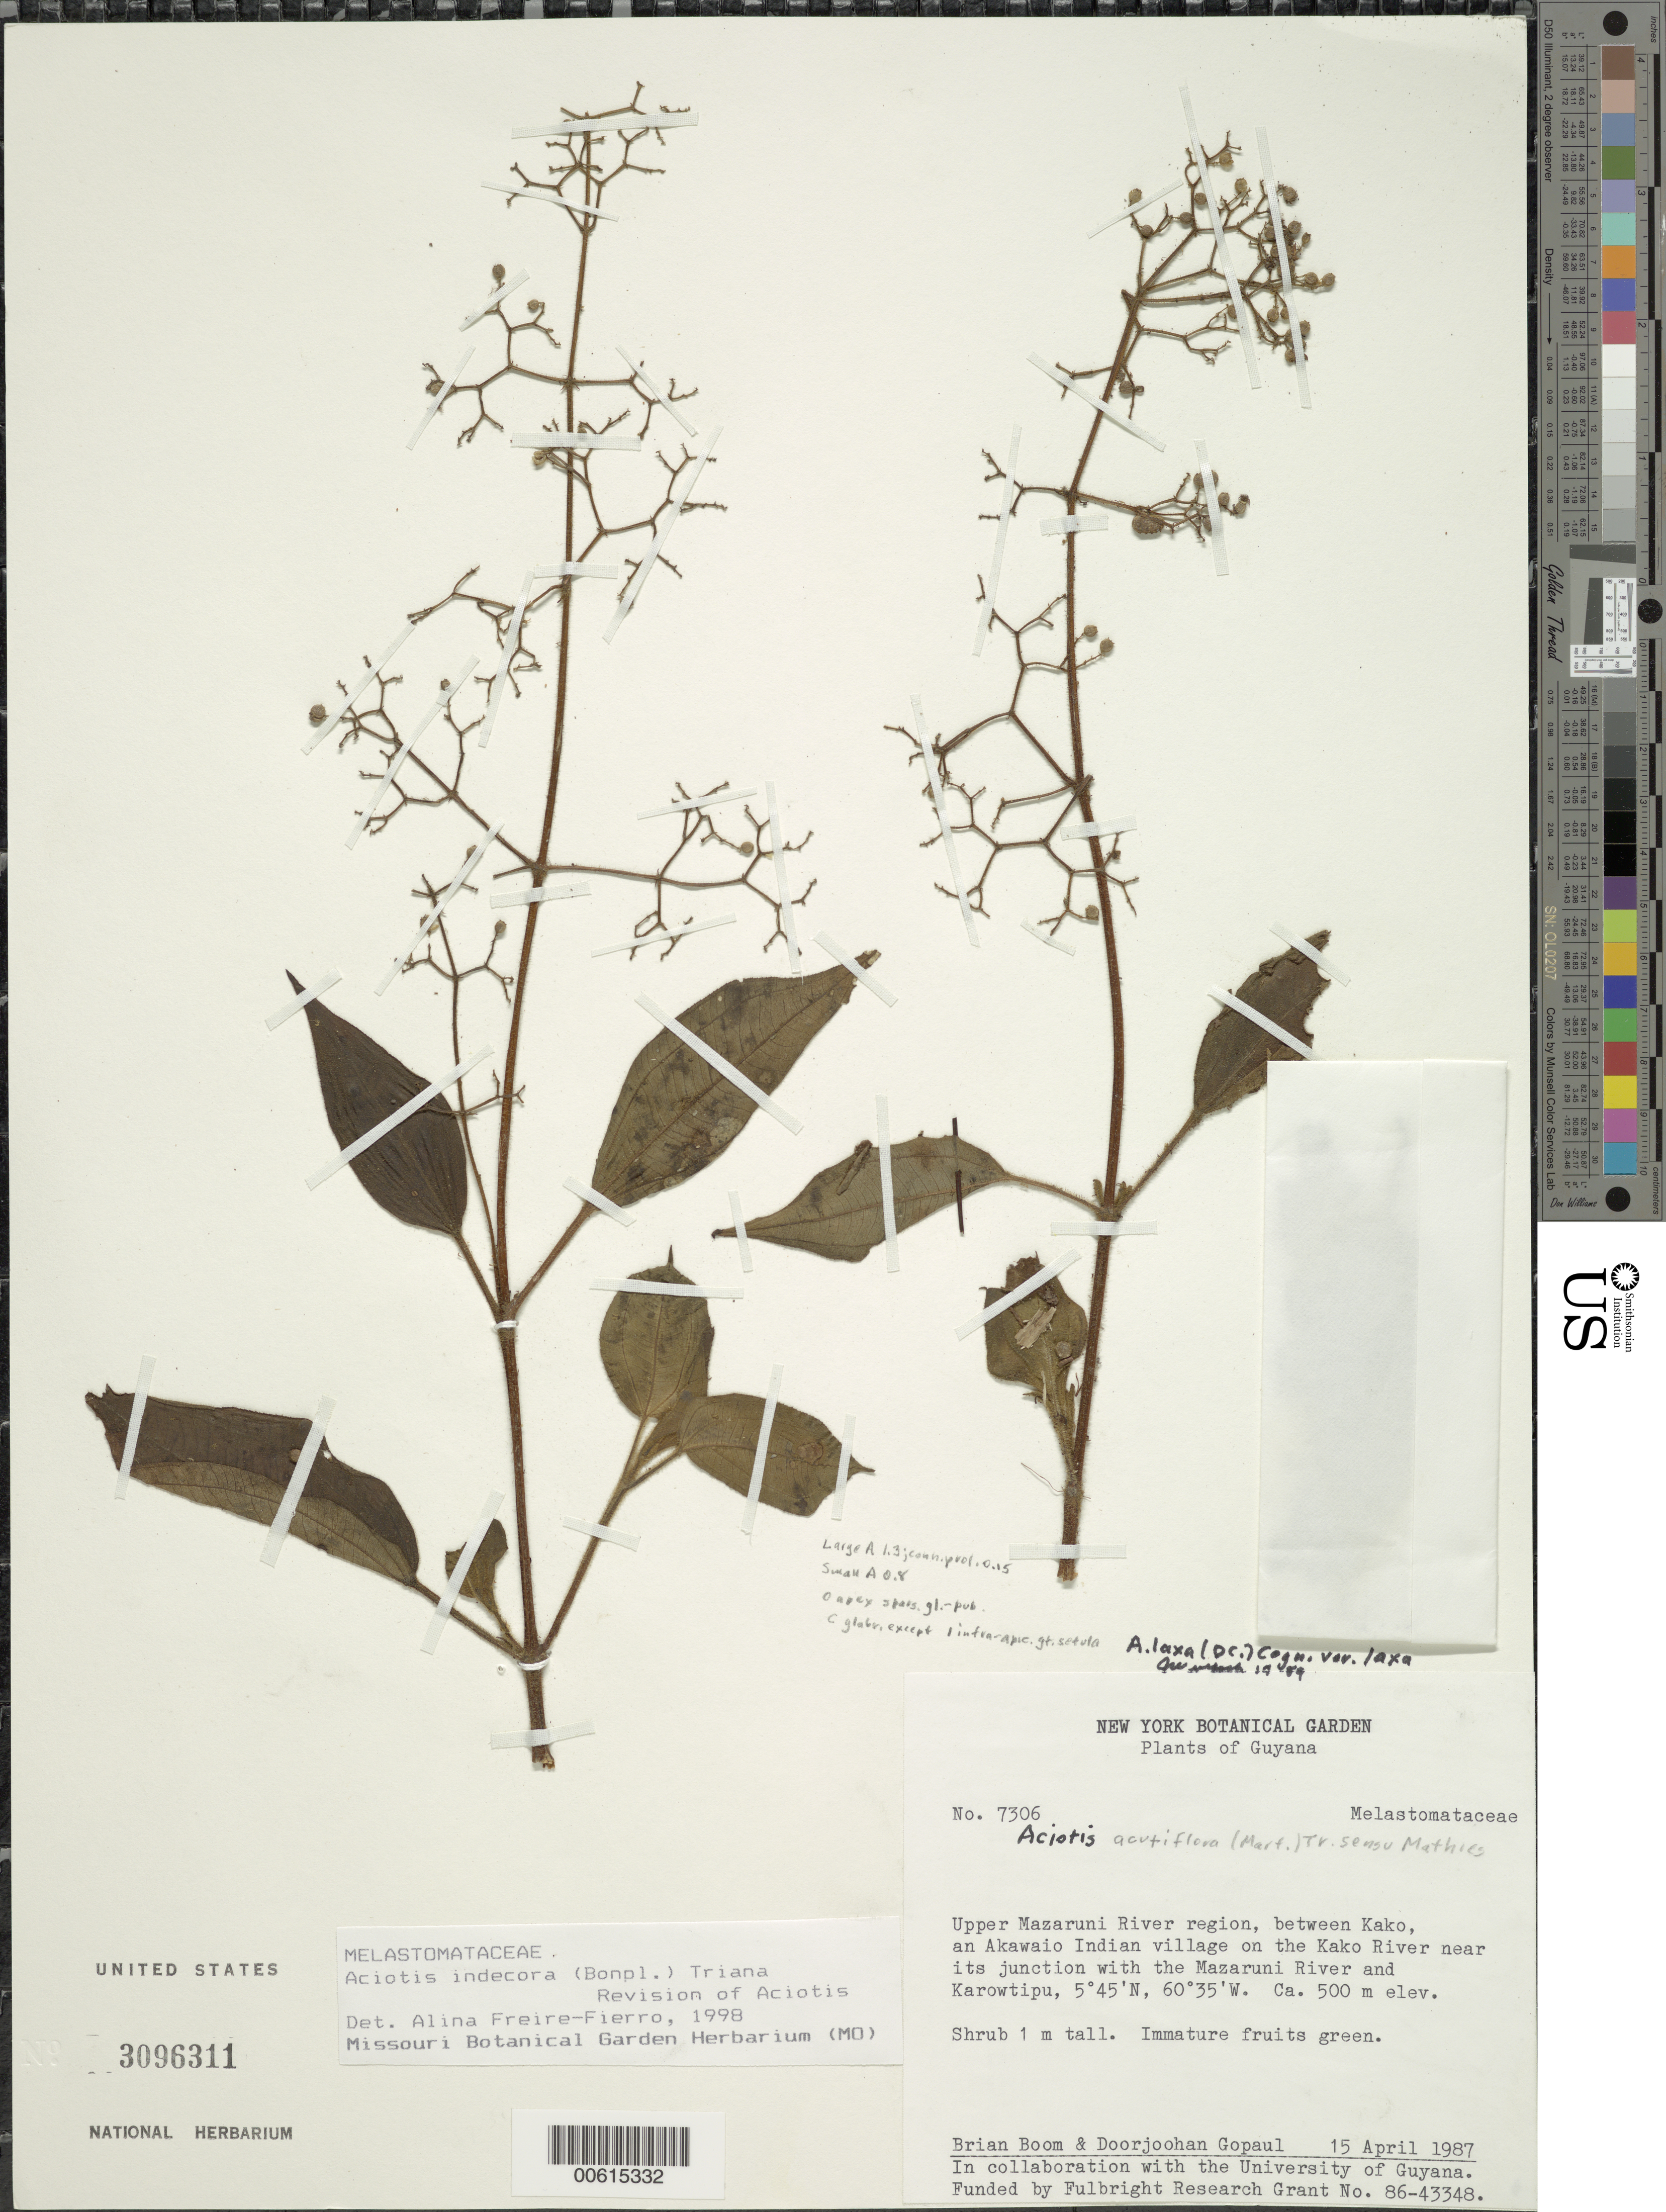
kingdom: Plantae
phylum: Tracheophyta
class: Magnoliopsida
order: Myrtales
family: Melastomataceae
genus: Aciotis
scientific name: Aciotis indecora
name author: (Bonpl.) Triana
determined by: Freire-Fierro, A.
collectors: B. M. Boom & D. Gopaul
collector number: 7306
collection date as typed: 15-Apr-87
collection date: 1987-04-15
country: Guyana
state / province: Cuyuni-Mazaruni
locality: Kako Village vic., upper Mazaruni River region, on Kako R. near jct with Mazaruni R.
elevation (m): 500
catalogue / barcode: US 3096311